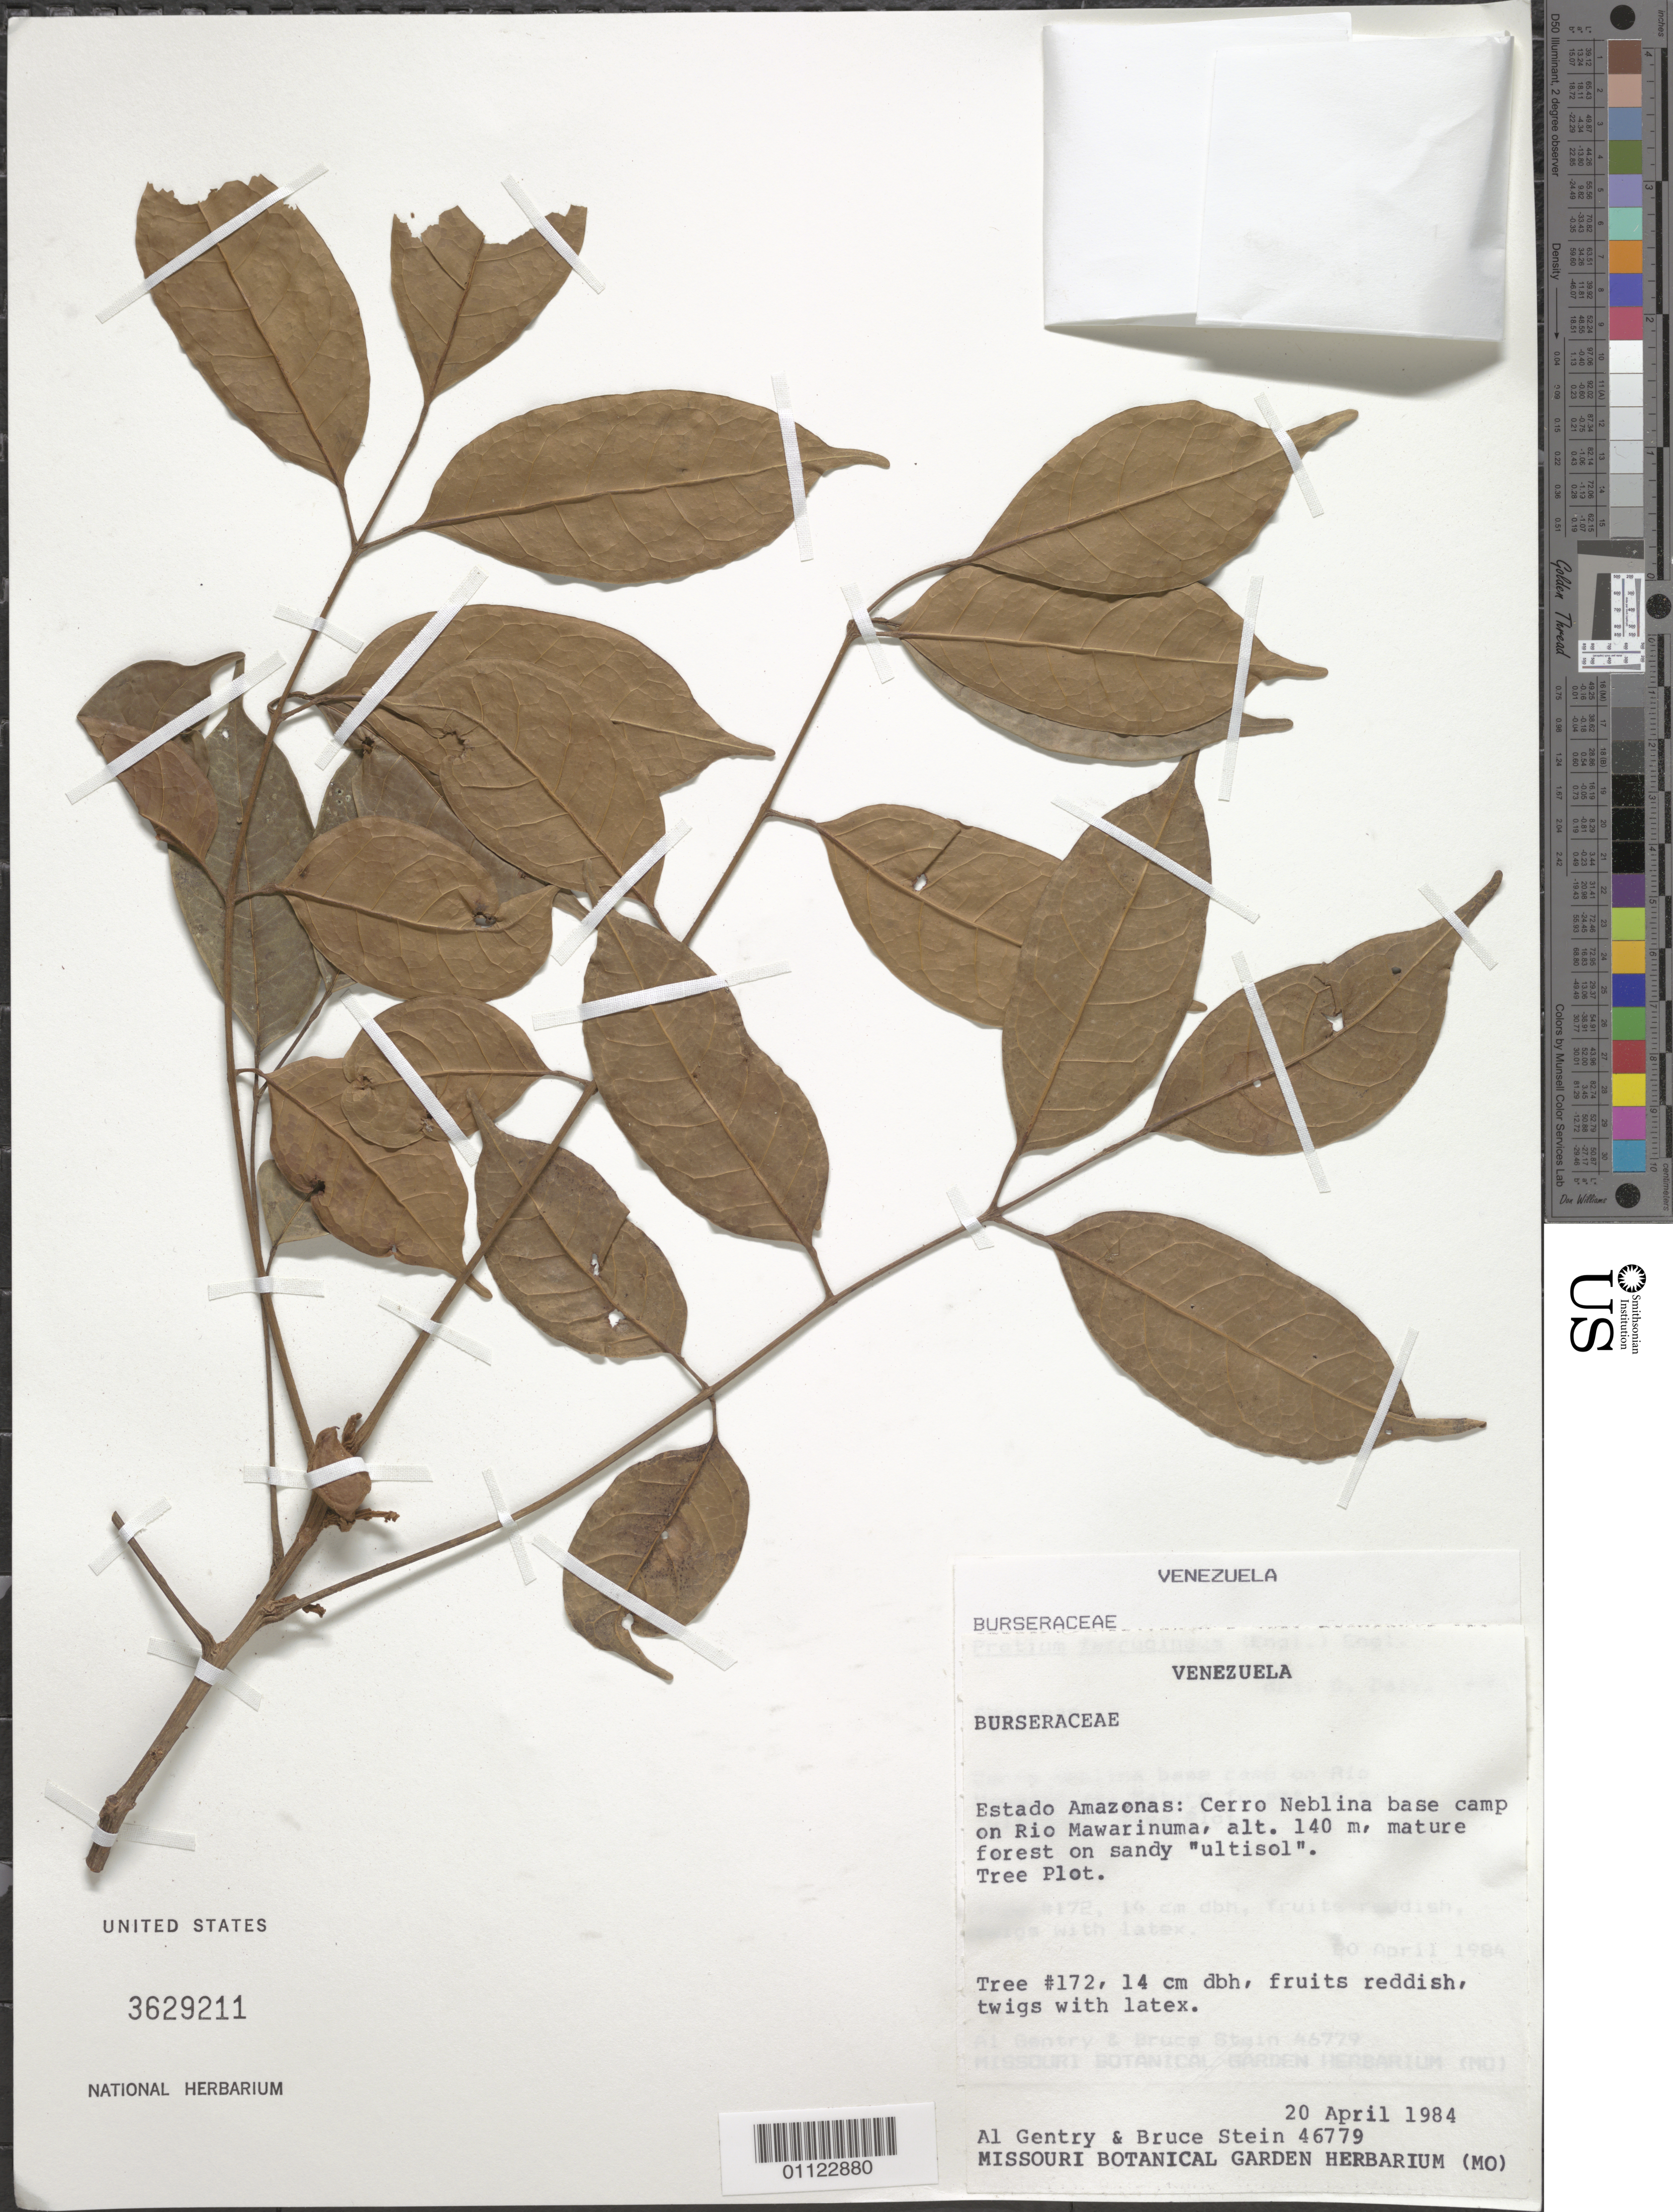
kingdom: Plantae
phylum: Tracheophyta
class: Magnoliopsida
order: Sapindales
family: Burseraceae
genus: Protium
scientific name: Protium ferrugineum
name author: (Engl.) Engl.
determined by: Daly, D.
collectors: A. H. Gentry & B. Stein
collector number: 46879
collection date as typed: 20-Apr-84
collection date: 1984-04-20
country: Venezuela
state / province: Amazonas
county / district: Río Negro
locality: Cerro de La Neblina, base camp on Río Mawarinuma. Tree Plot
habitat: Mature forest on sandy "ultisol"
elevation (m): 140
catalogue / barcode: US 3629211